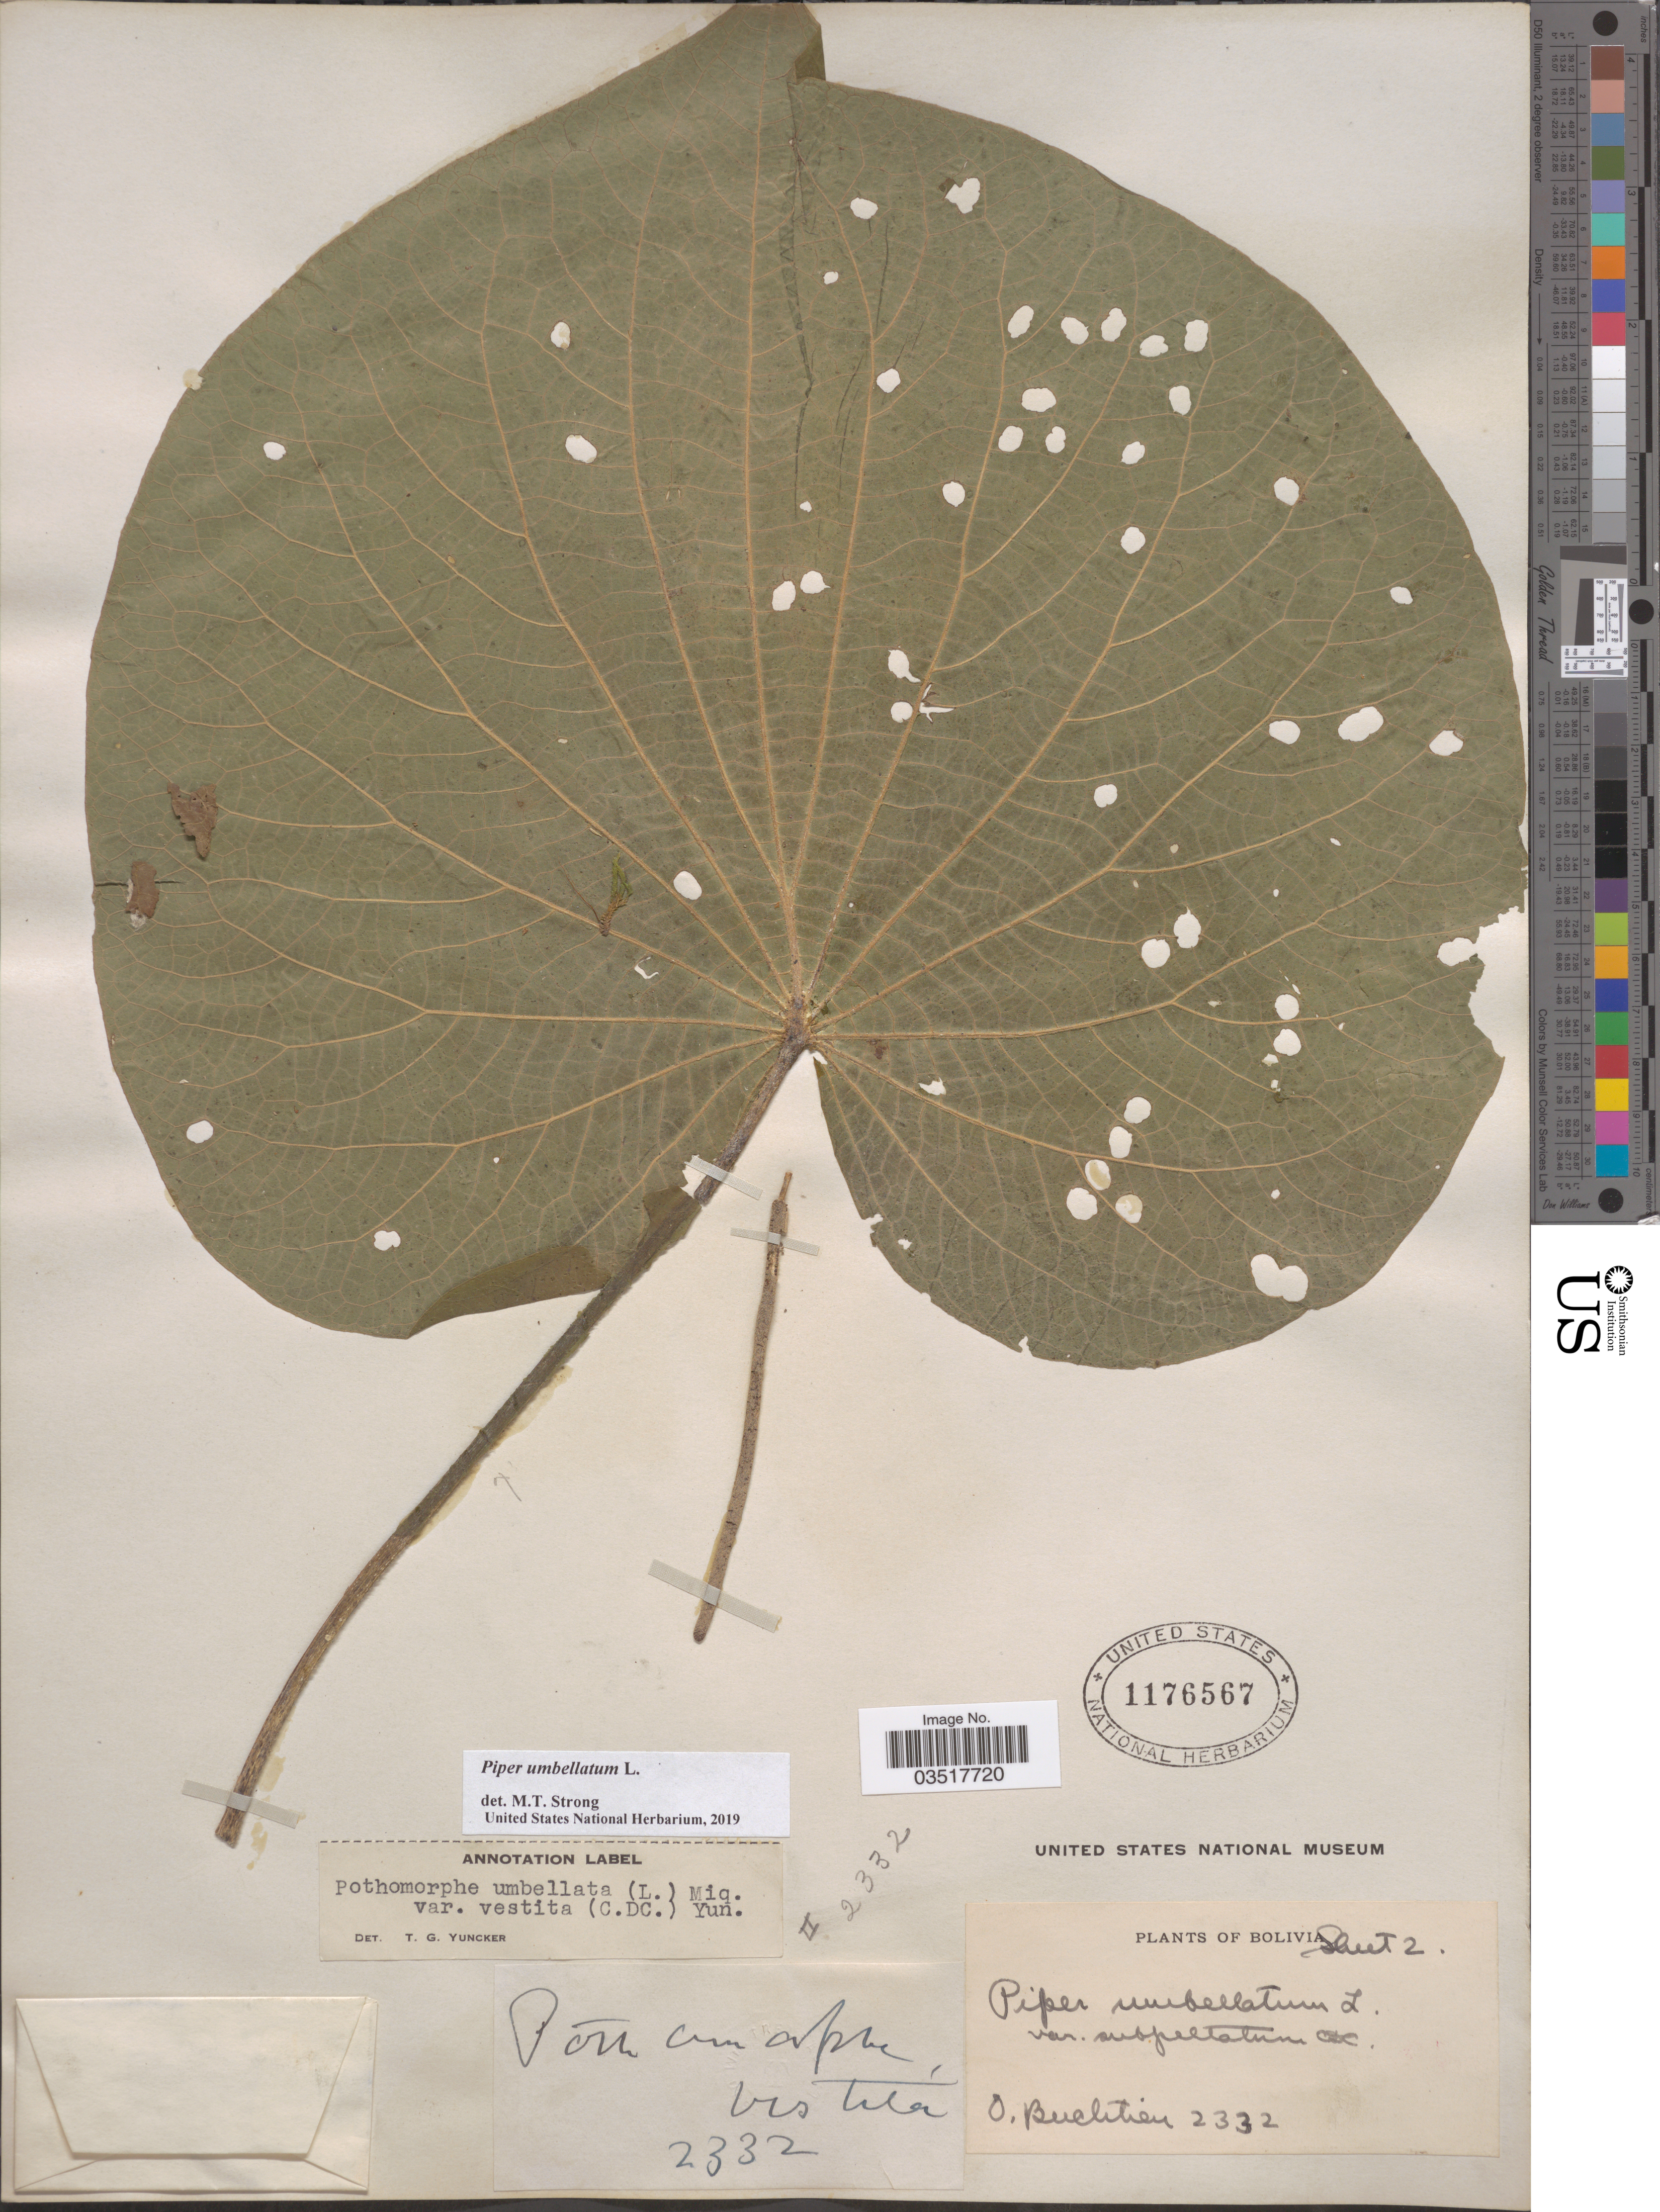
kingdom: Plantae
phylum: Tracheophyta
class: Magnoliopsida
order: Piperales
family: Piperaceae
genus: Piper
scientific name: Piper umbellatum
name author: L.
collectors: O. Buchtien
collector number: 2332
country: Bolivia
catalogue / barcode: US 1176567